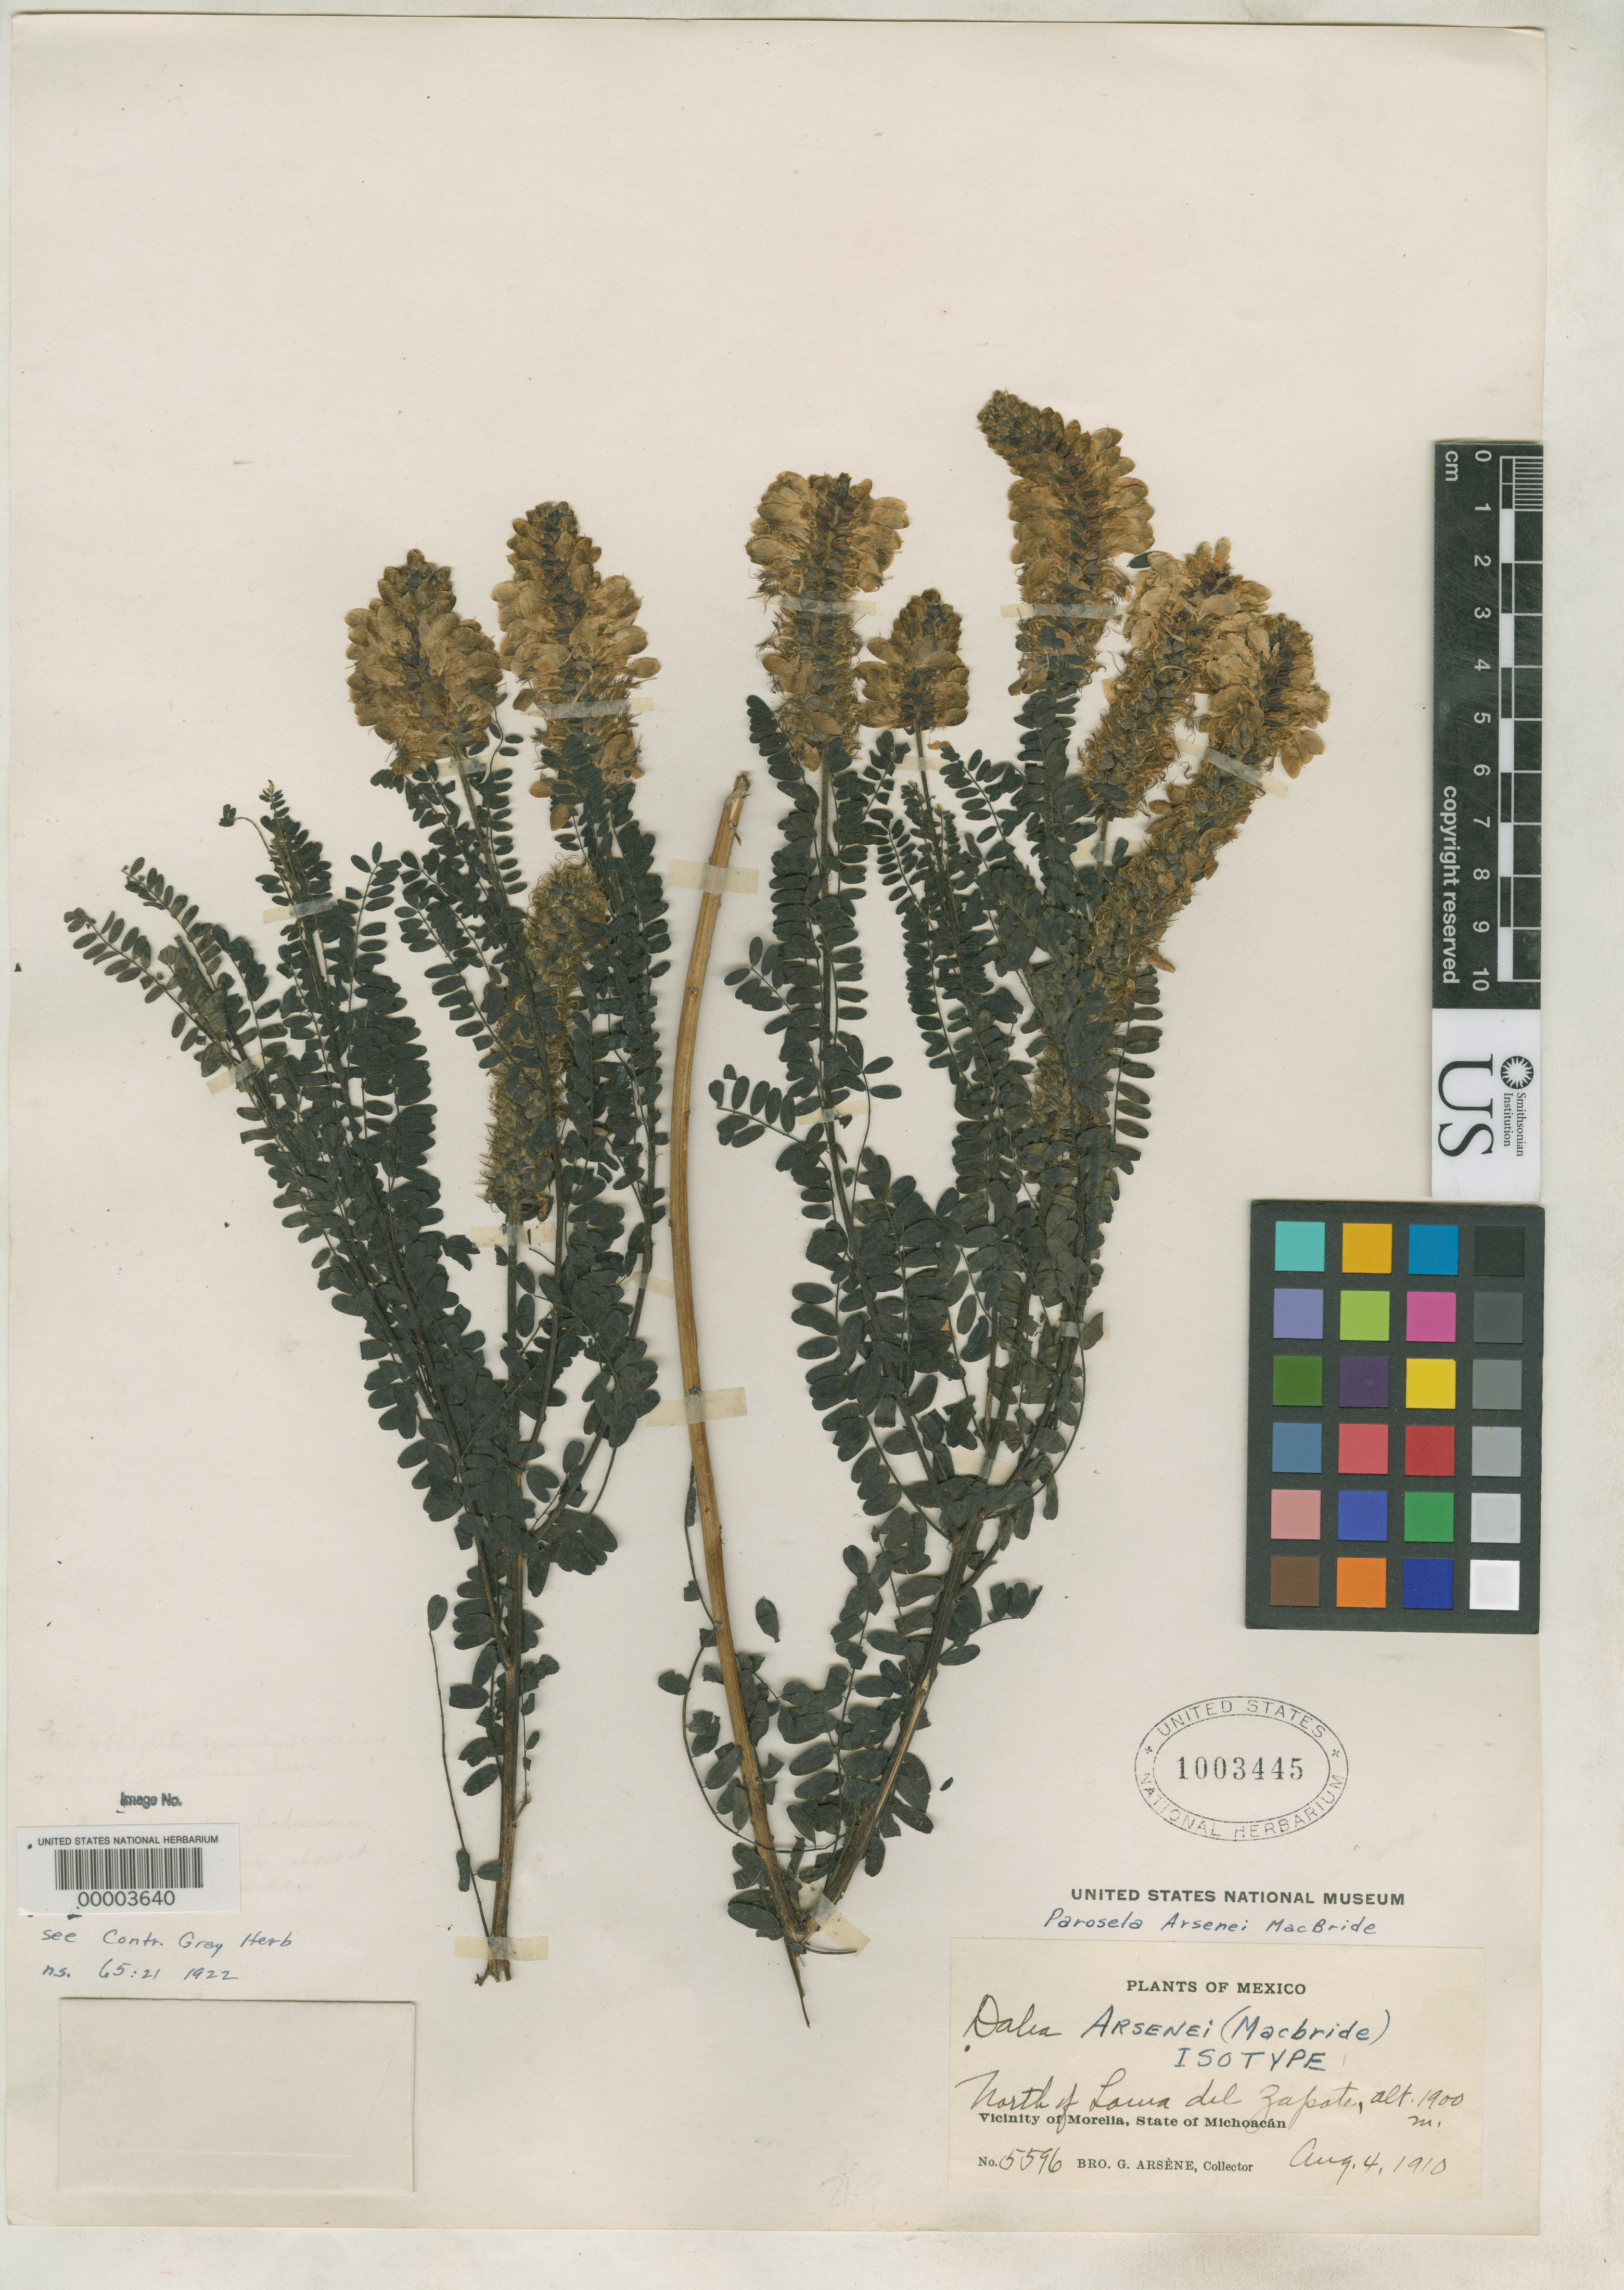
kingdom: Plantae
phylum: Tracheophyta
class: Magnoliopsida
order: Fabales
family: Fabaceae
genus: Dalea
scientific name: Dalea arsenei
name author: J.F. Macbr.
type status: Isotype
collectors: Bro. G. Arsène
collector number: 5596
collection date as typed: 04 Aug 1910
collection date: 1910-08-04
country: Mexico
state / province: Michoacán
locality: Morelia.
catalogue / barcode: US 1003445